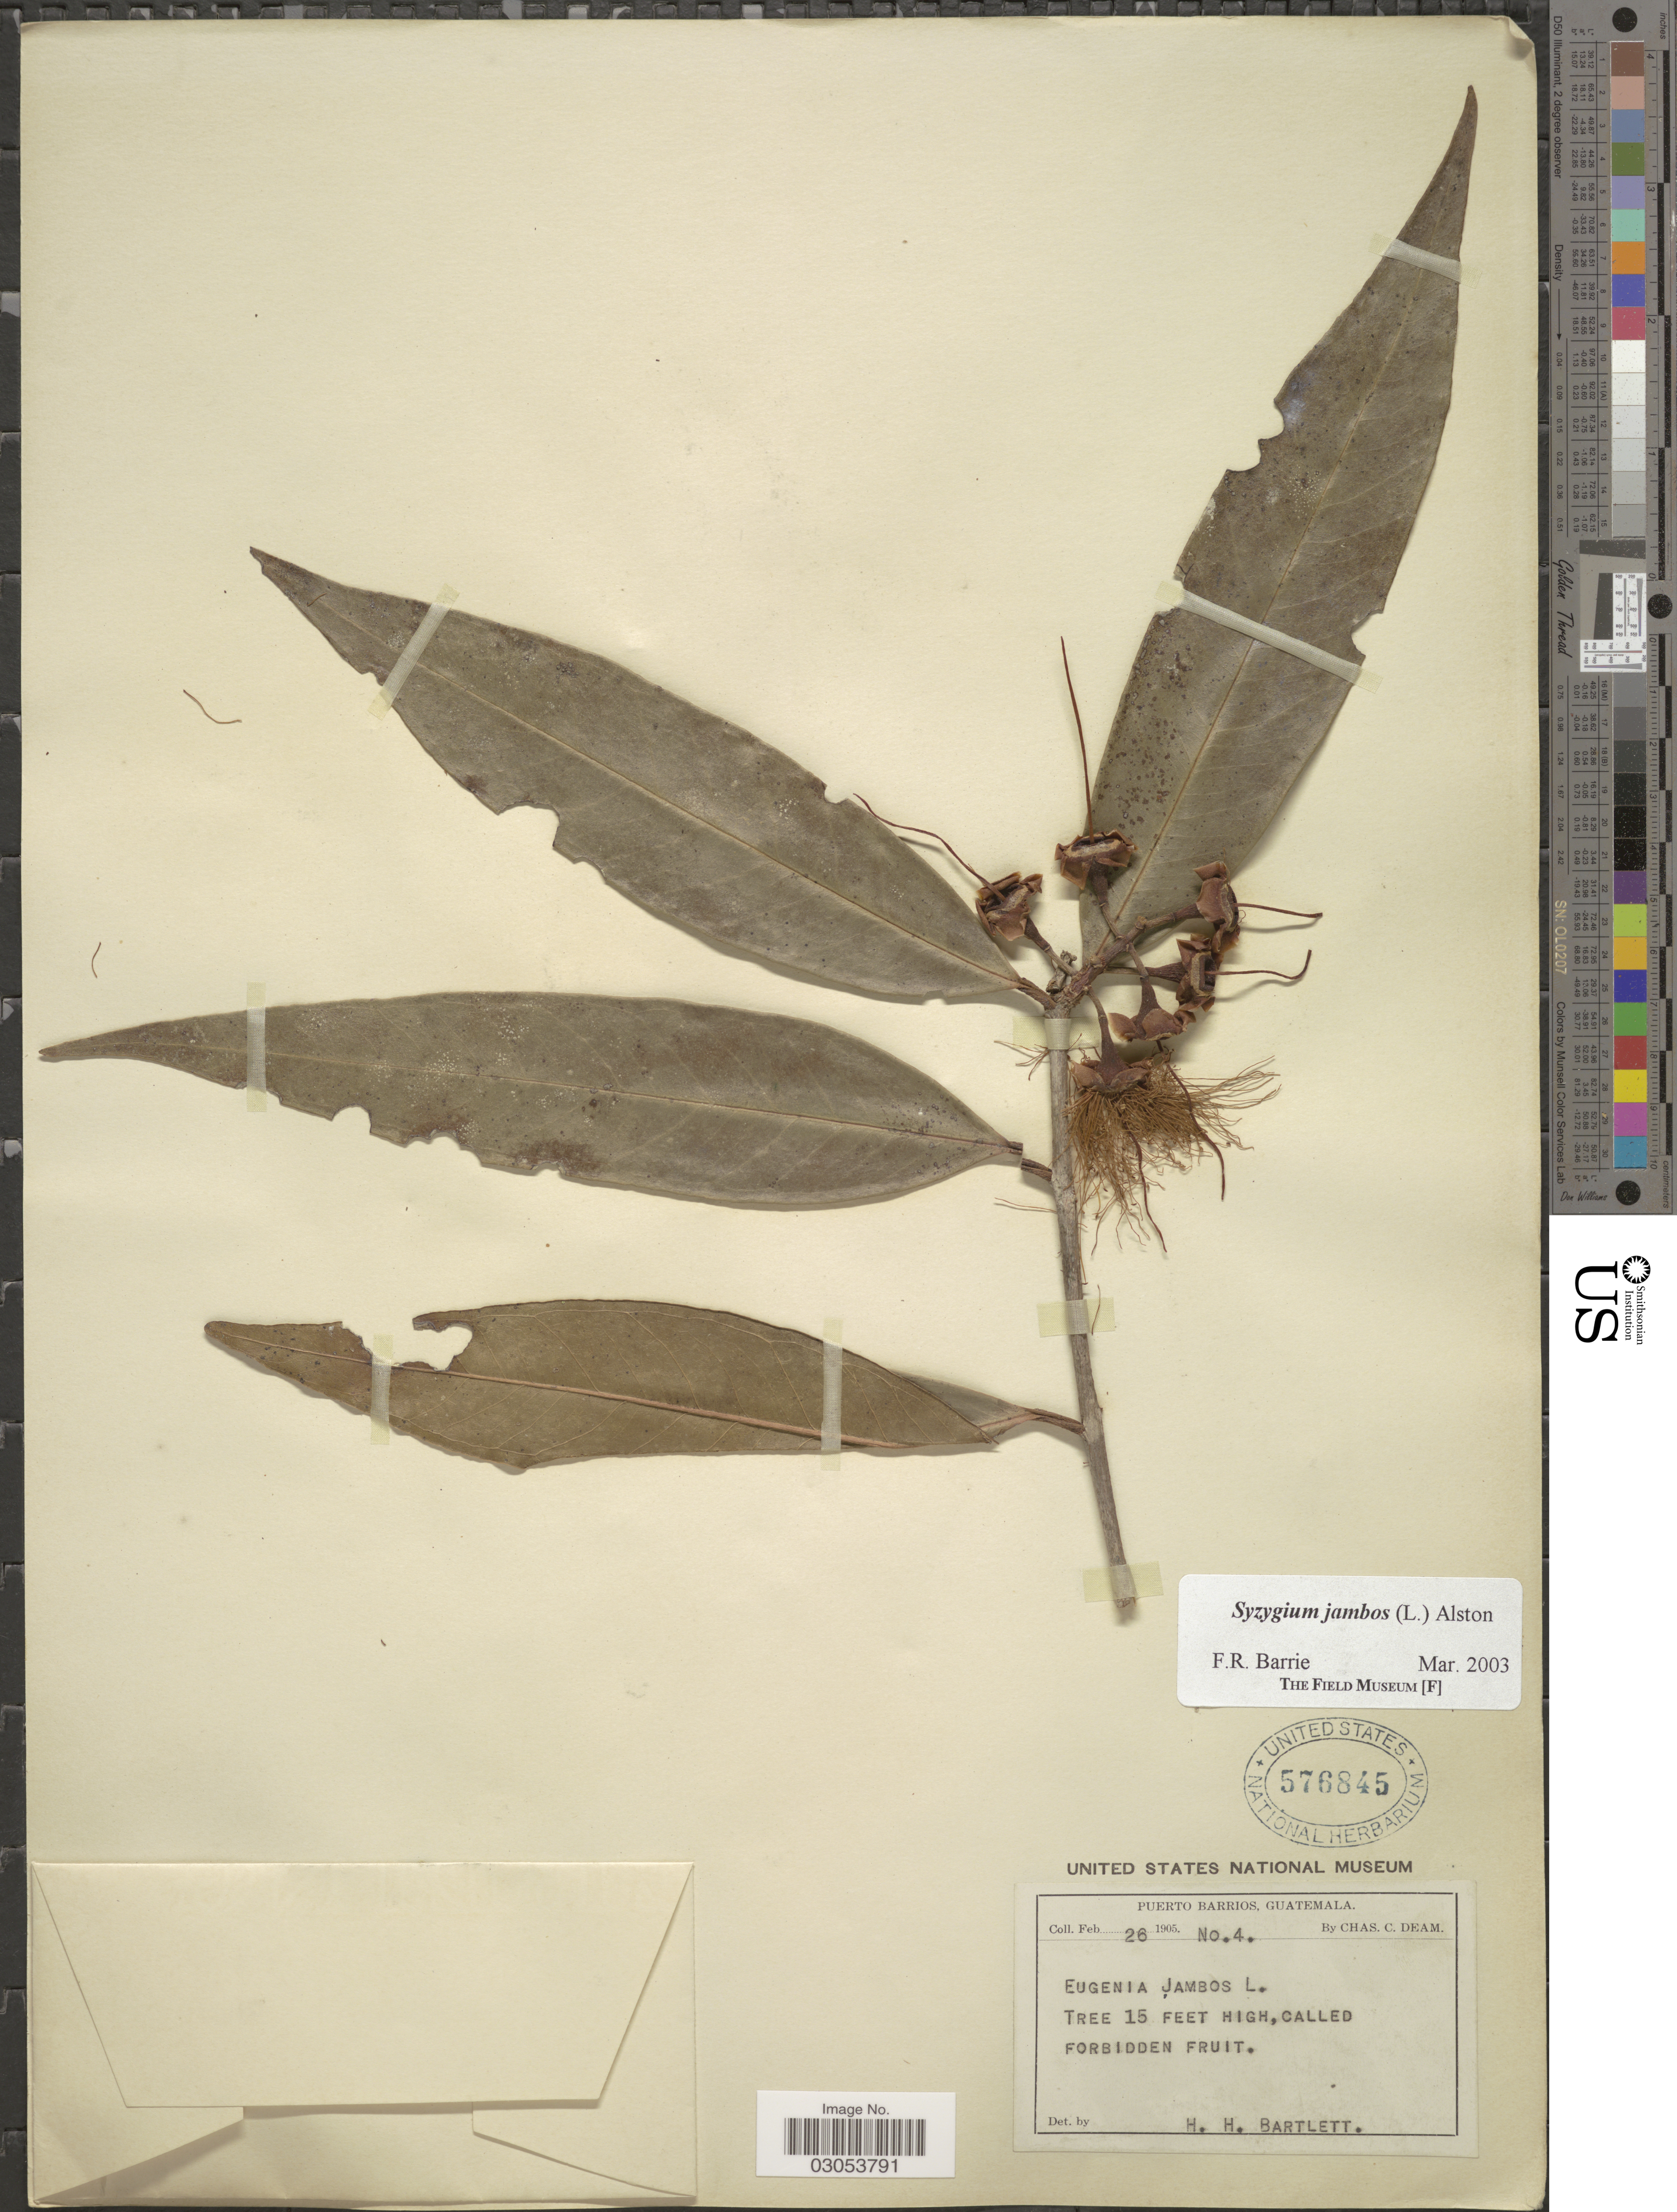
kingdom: Plantae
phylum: Tracheophyta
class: Magnoliopsida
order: Myrtales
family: Myrtaceae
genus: Syzygium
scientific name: Syzygium jambos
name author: (L.) Alston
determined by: Barrie, F. R.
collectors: C. C. Deam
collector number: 4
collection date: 1905-02-26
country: Guatemala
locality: Puerto Barrios.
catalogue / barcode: US 576845